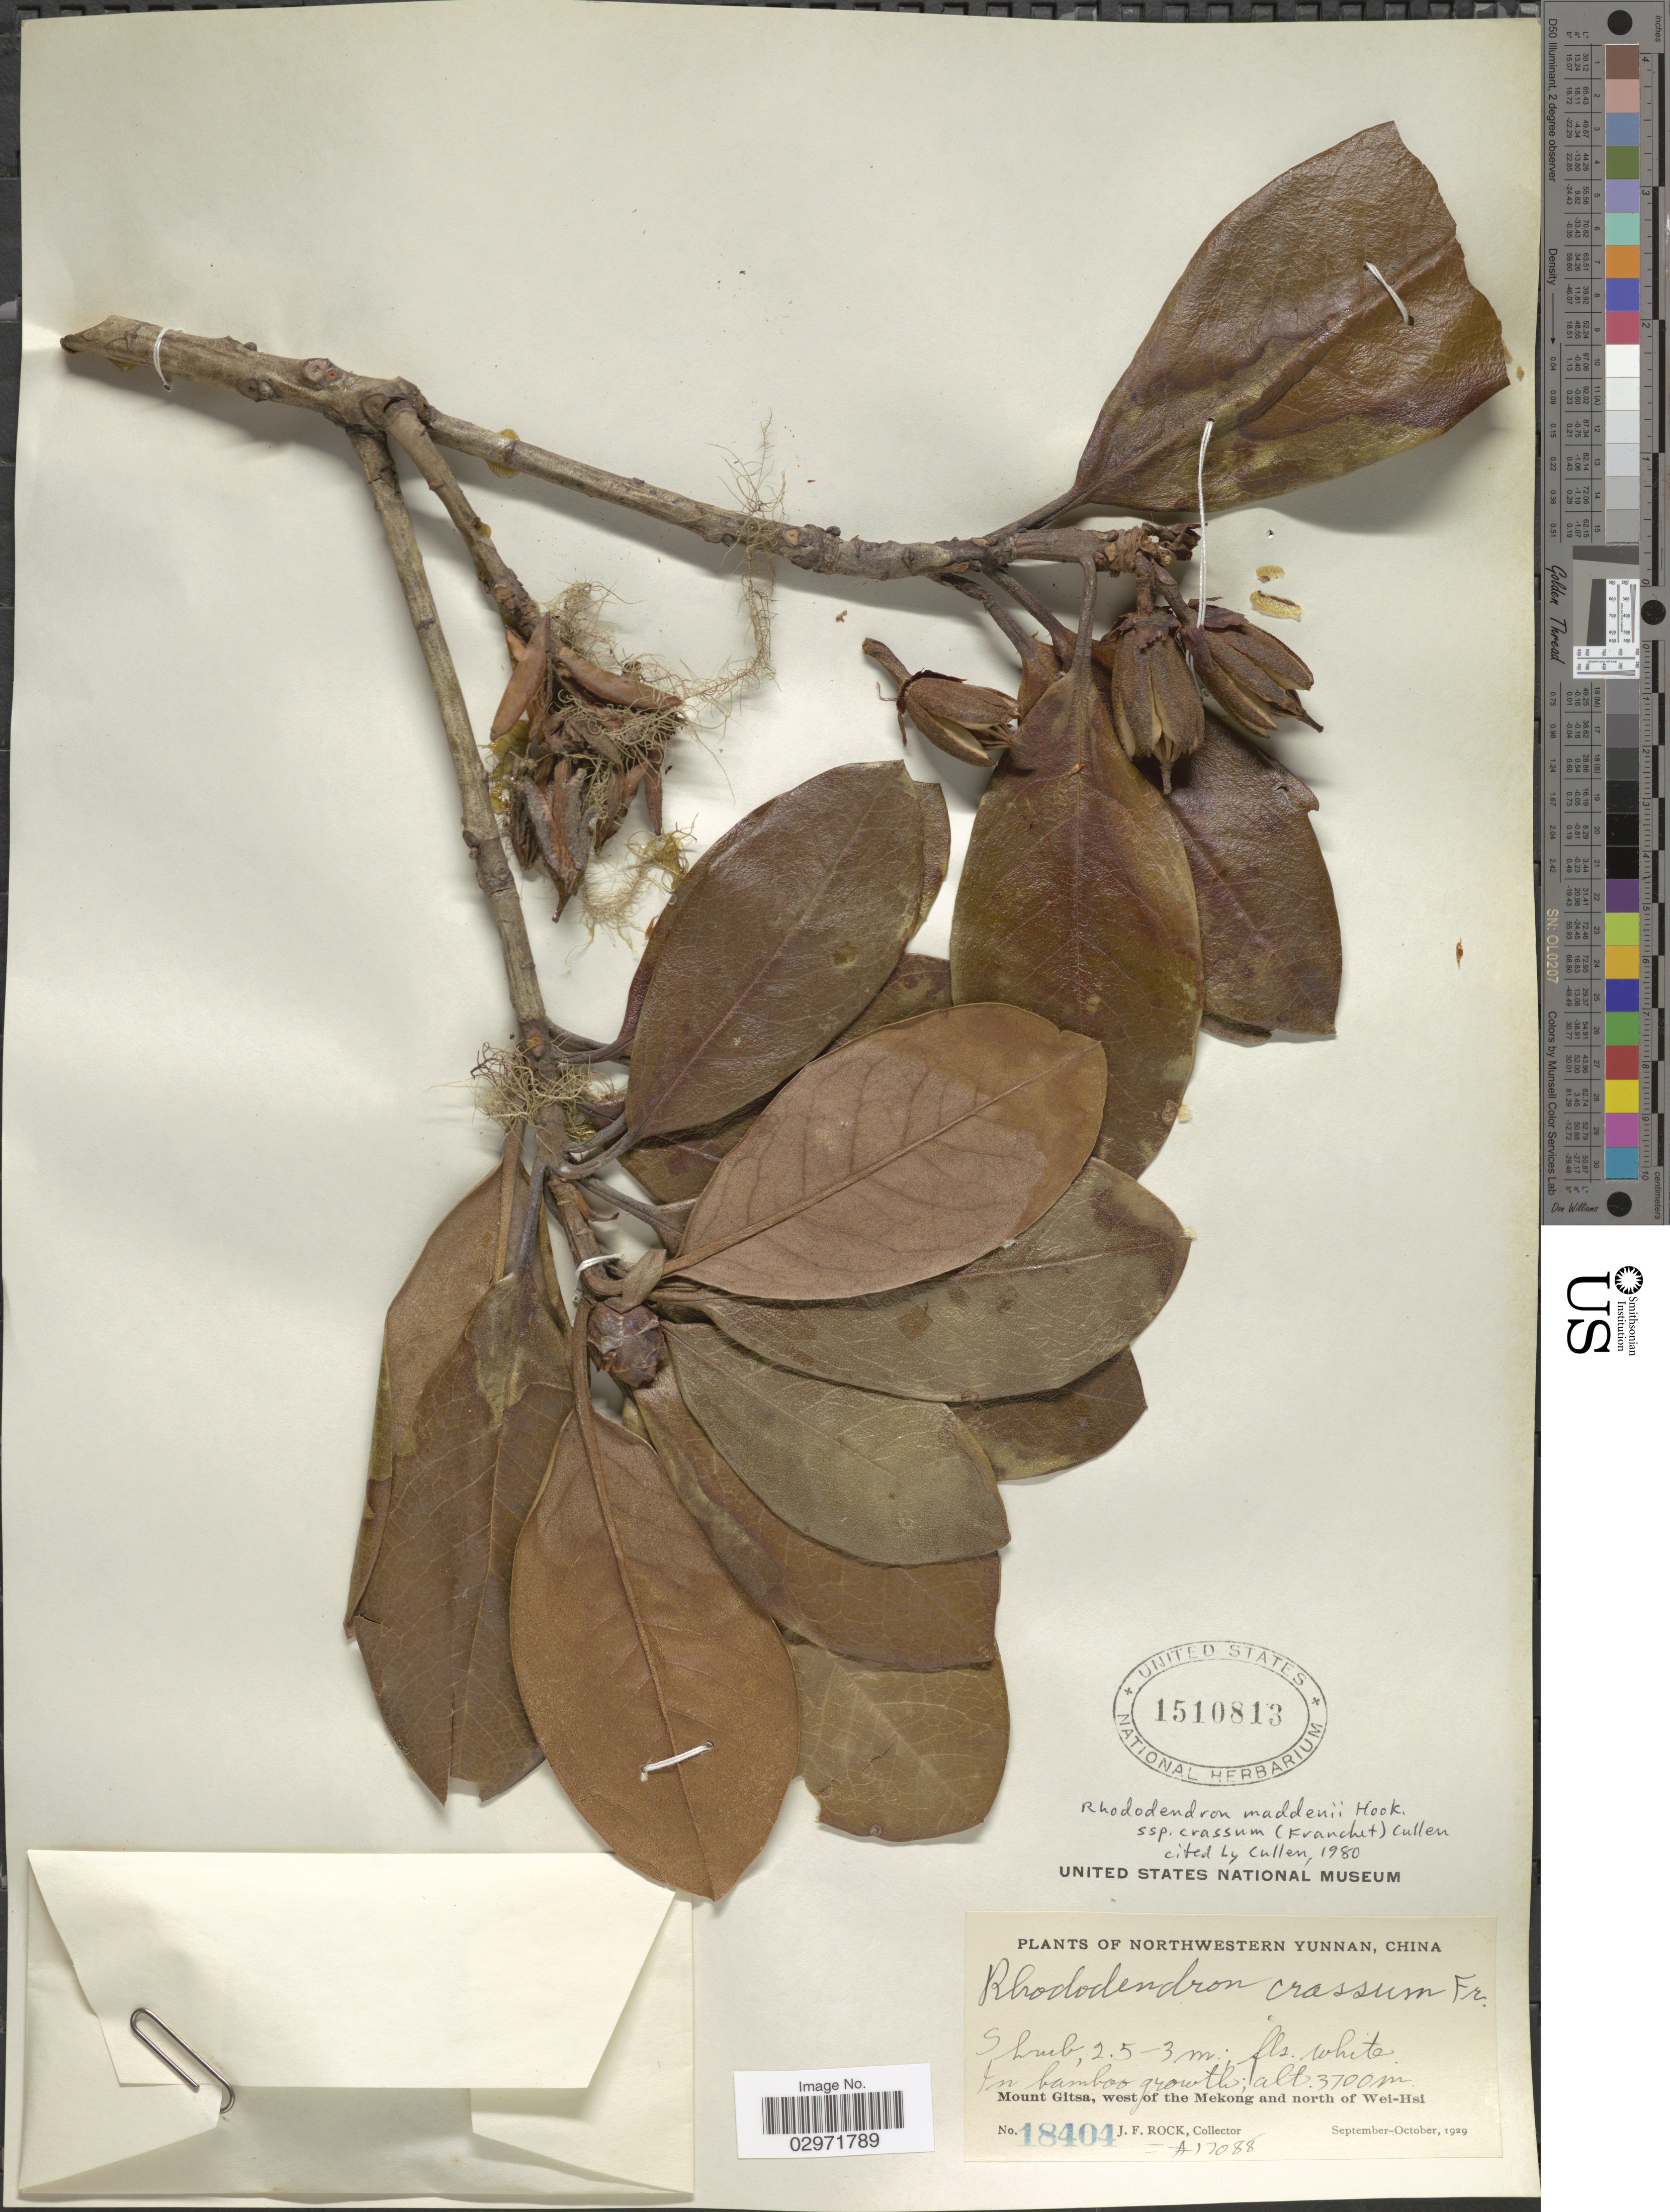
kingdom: Plantae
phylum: Tracheophyta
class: Magnoliopsida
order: Ericales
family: Ericaceae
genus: Rhododendron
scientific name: Rhododendron maddenii subsp. crassum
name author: (Franch.) Cullen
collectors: J. Rock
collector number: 18404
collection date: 1929-09/1929-10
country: China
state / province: Yunnan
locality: Northwestern Yunnan. Mount Gitsa, west of the Mekong and north of Wei-Hsi.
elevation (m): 3700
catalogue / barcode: US 1510813